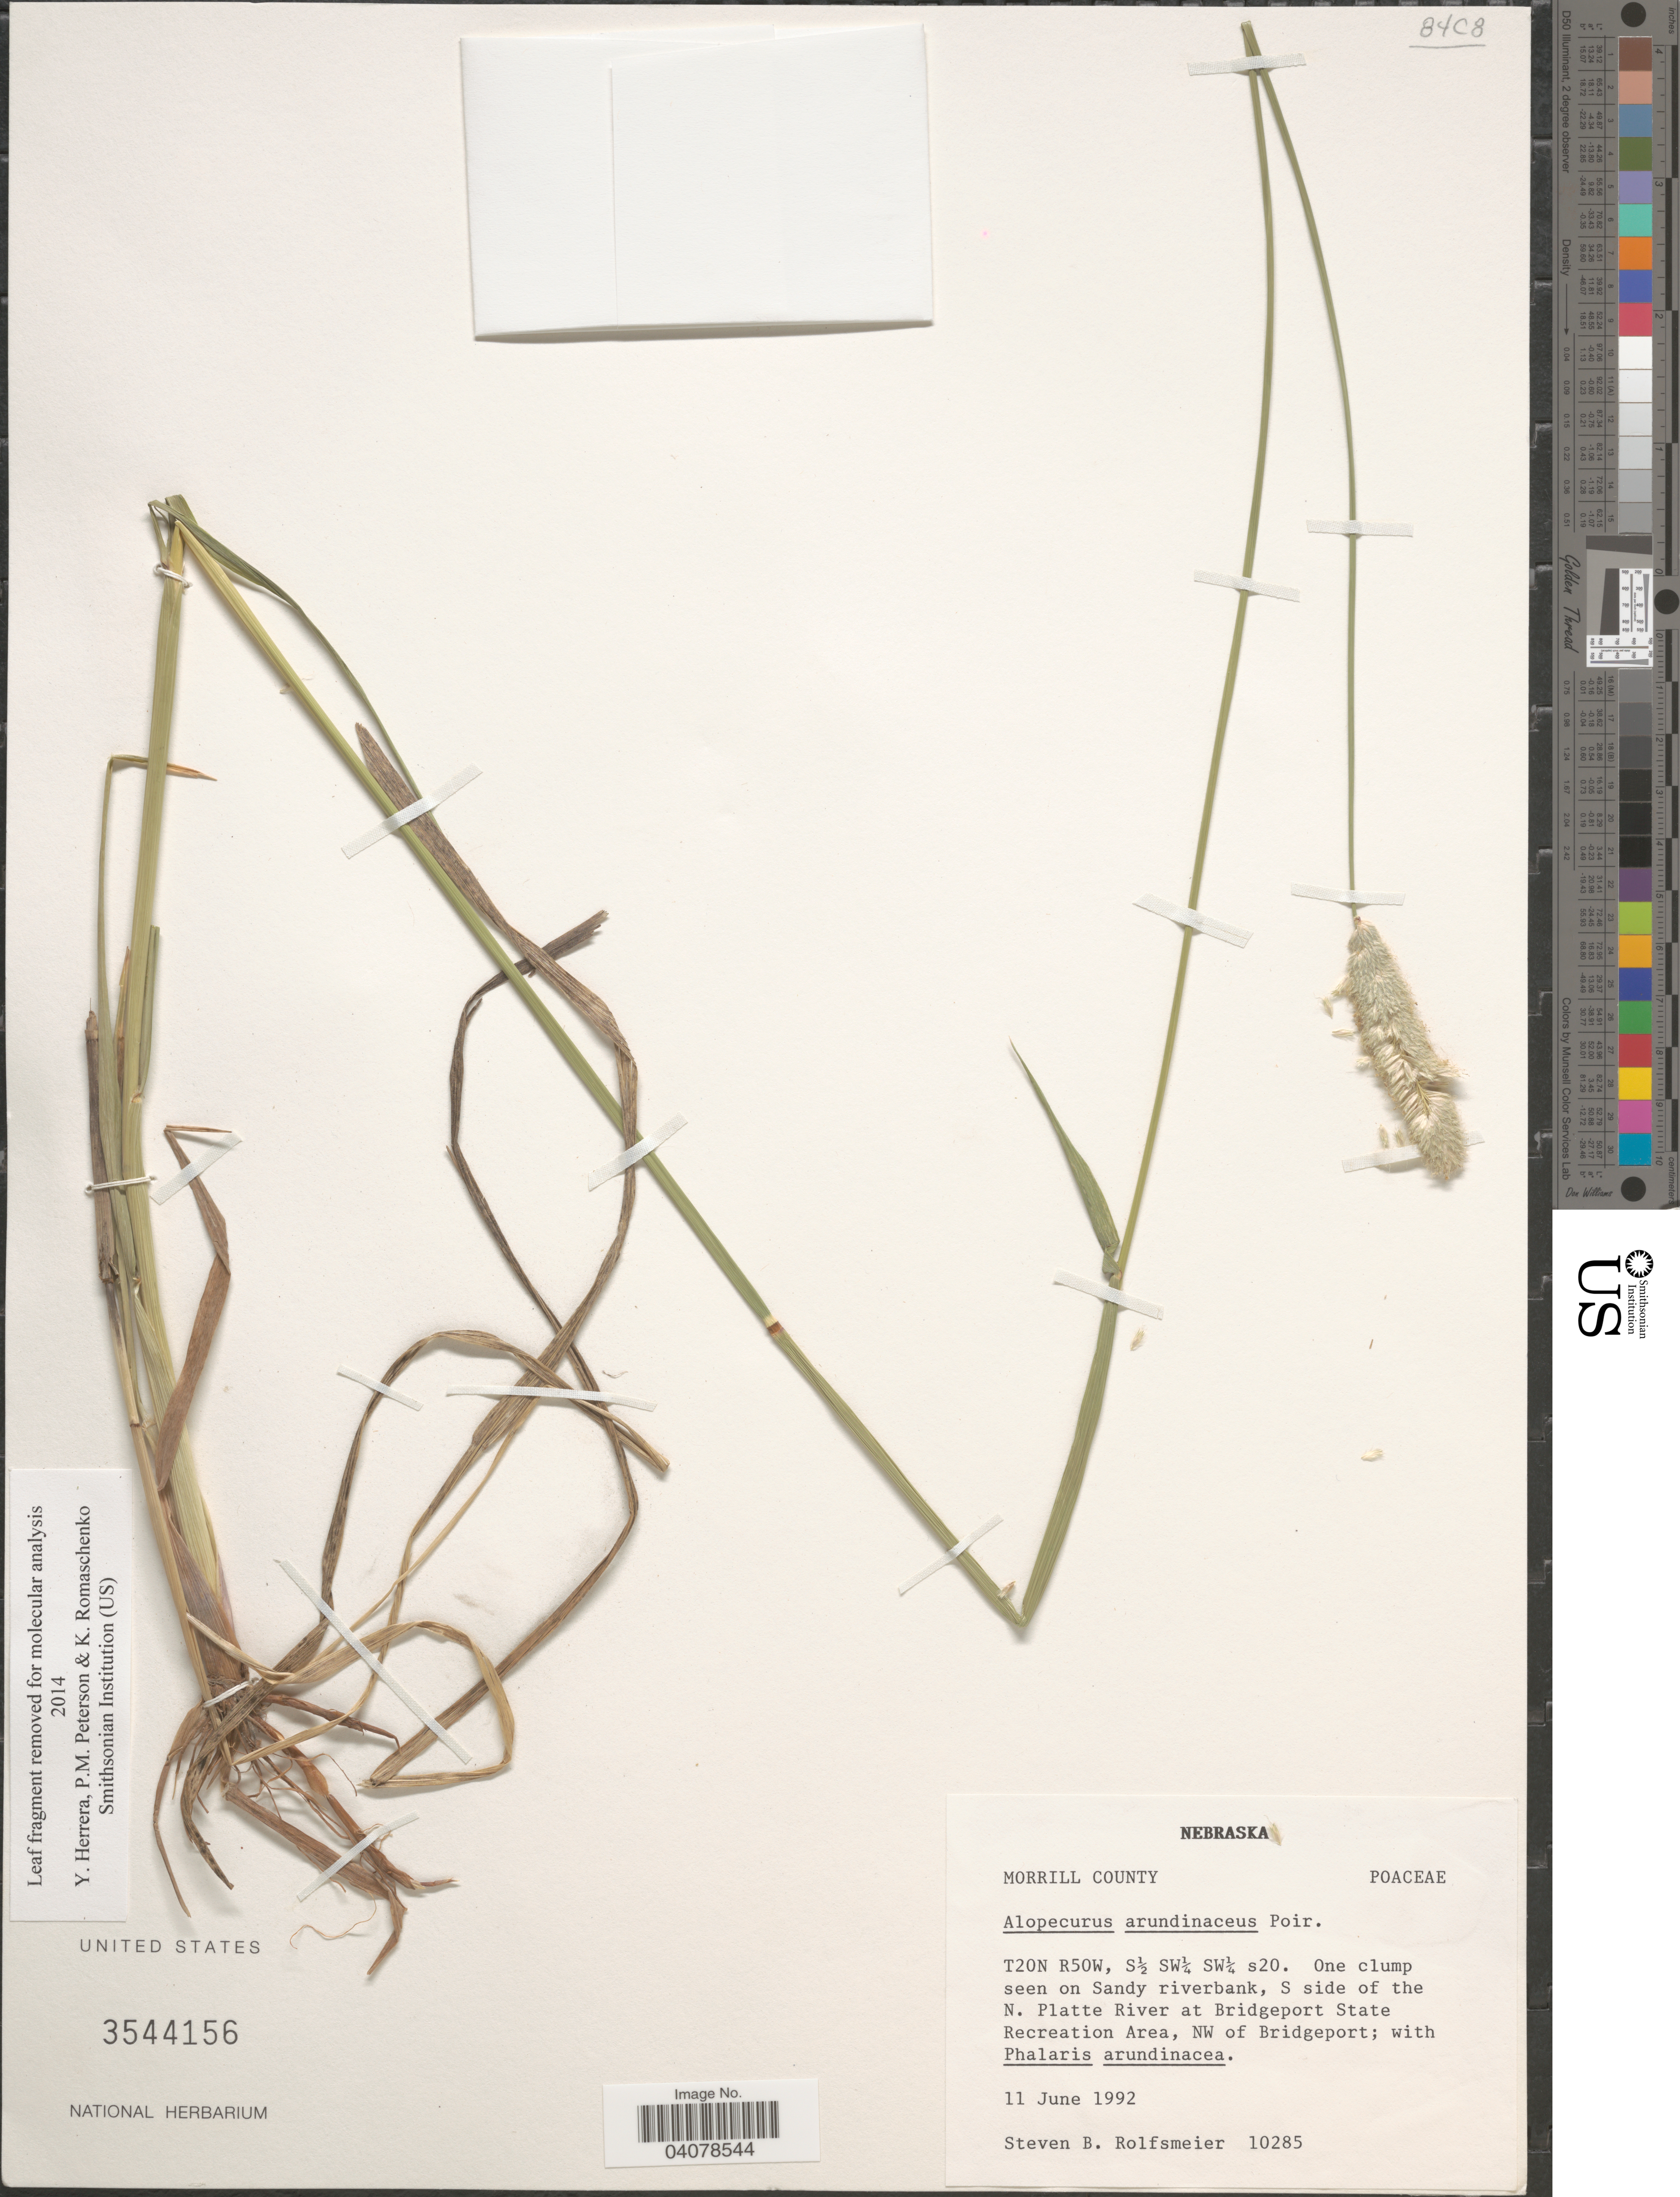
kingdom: Plantae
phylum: Tracheophyta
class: Liliopsida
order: Poales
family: Poaceae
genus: Alopecurus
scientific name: Alopecurus arundinaceus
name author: Poir.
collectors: S. Rolfsmeier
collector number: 10285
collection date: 1992-06-11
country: United States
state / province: Nebraska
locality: Morrill County. T20N R50W, S1/2 SW1/4 s20. One clump seen on Sandy riverbank, S side of the N. Platte River at Bridgeport State Recreation Area, NW of Bridgeport.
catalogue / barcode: US 3544156